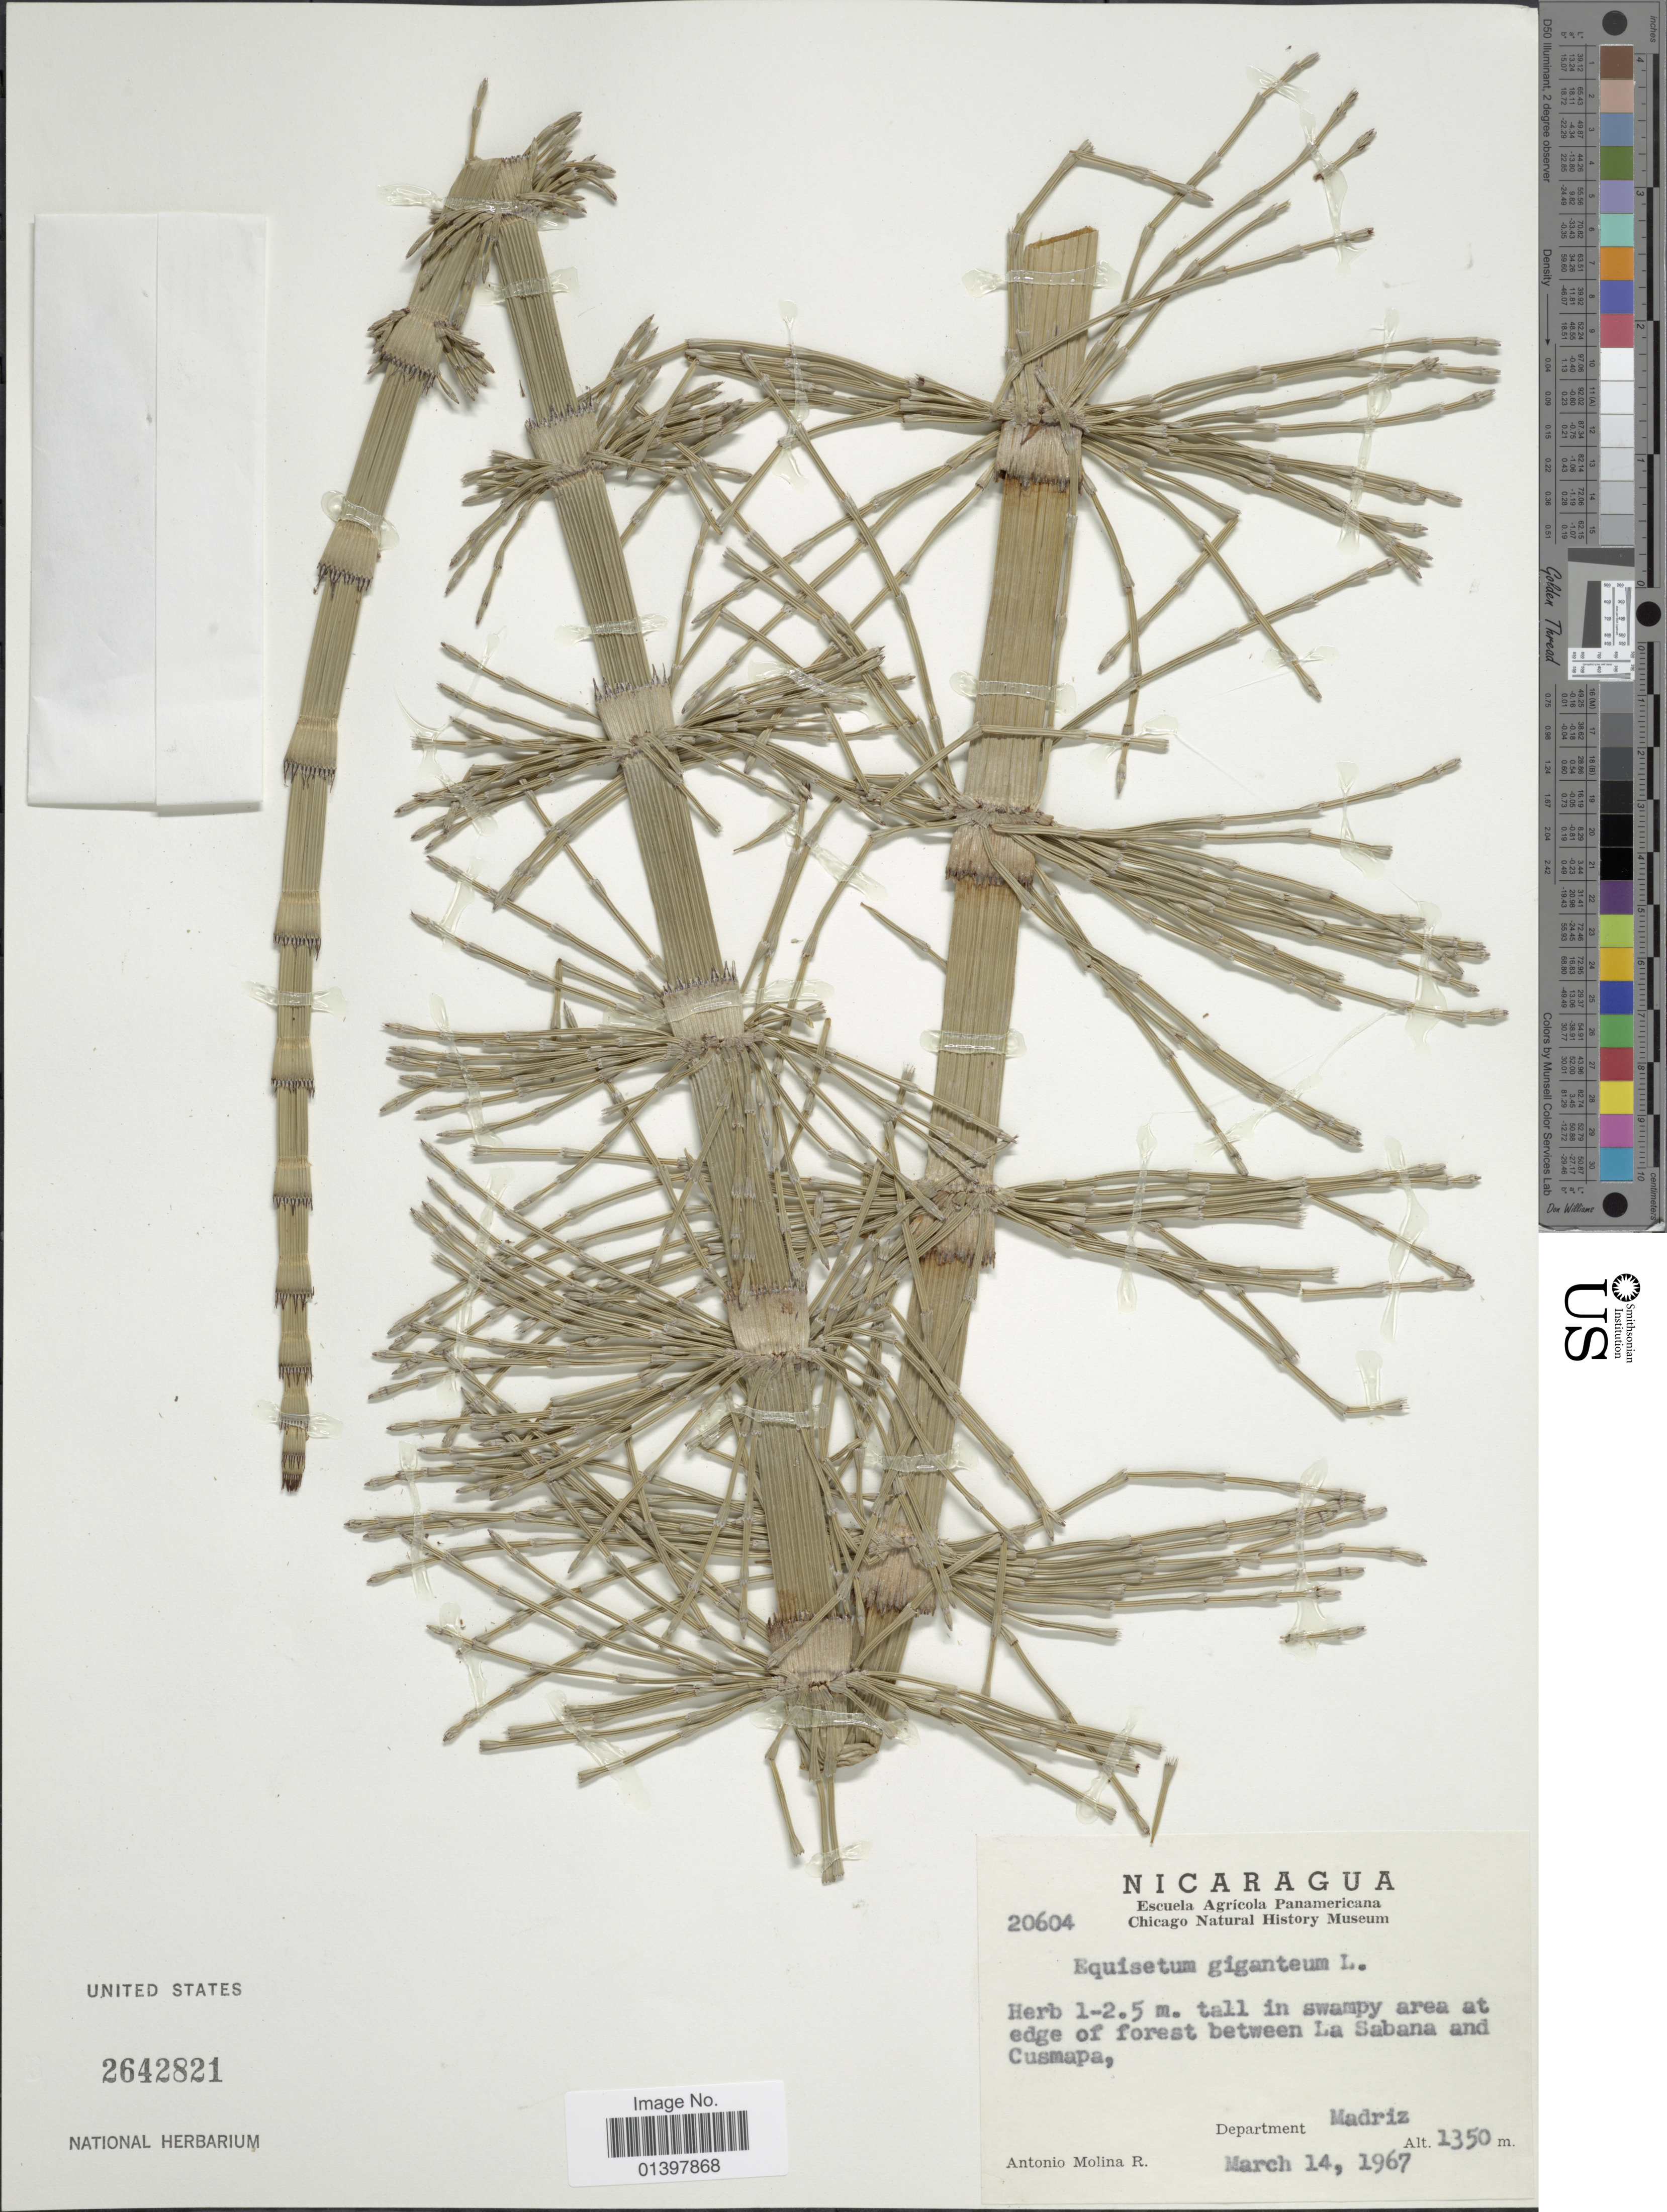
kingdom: Plantae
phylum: Tracheophyta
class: Polypodiopsida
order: Equisetales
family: Equisetaceae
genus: Equisetum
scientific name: Equisetum giganteum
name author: L.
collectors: A. Molina R.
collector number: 20604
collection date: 1967-03-14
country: Nicaragua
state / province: Madriz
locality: Tall in swampy area at edge of forest between La Sabana and Cusmapa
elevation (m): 1350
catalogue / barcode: US 2642821